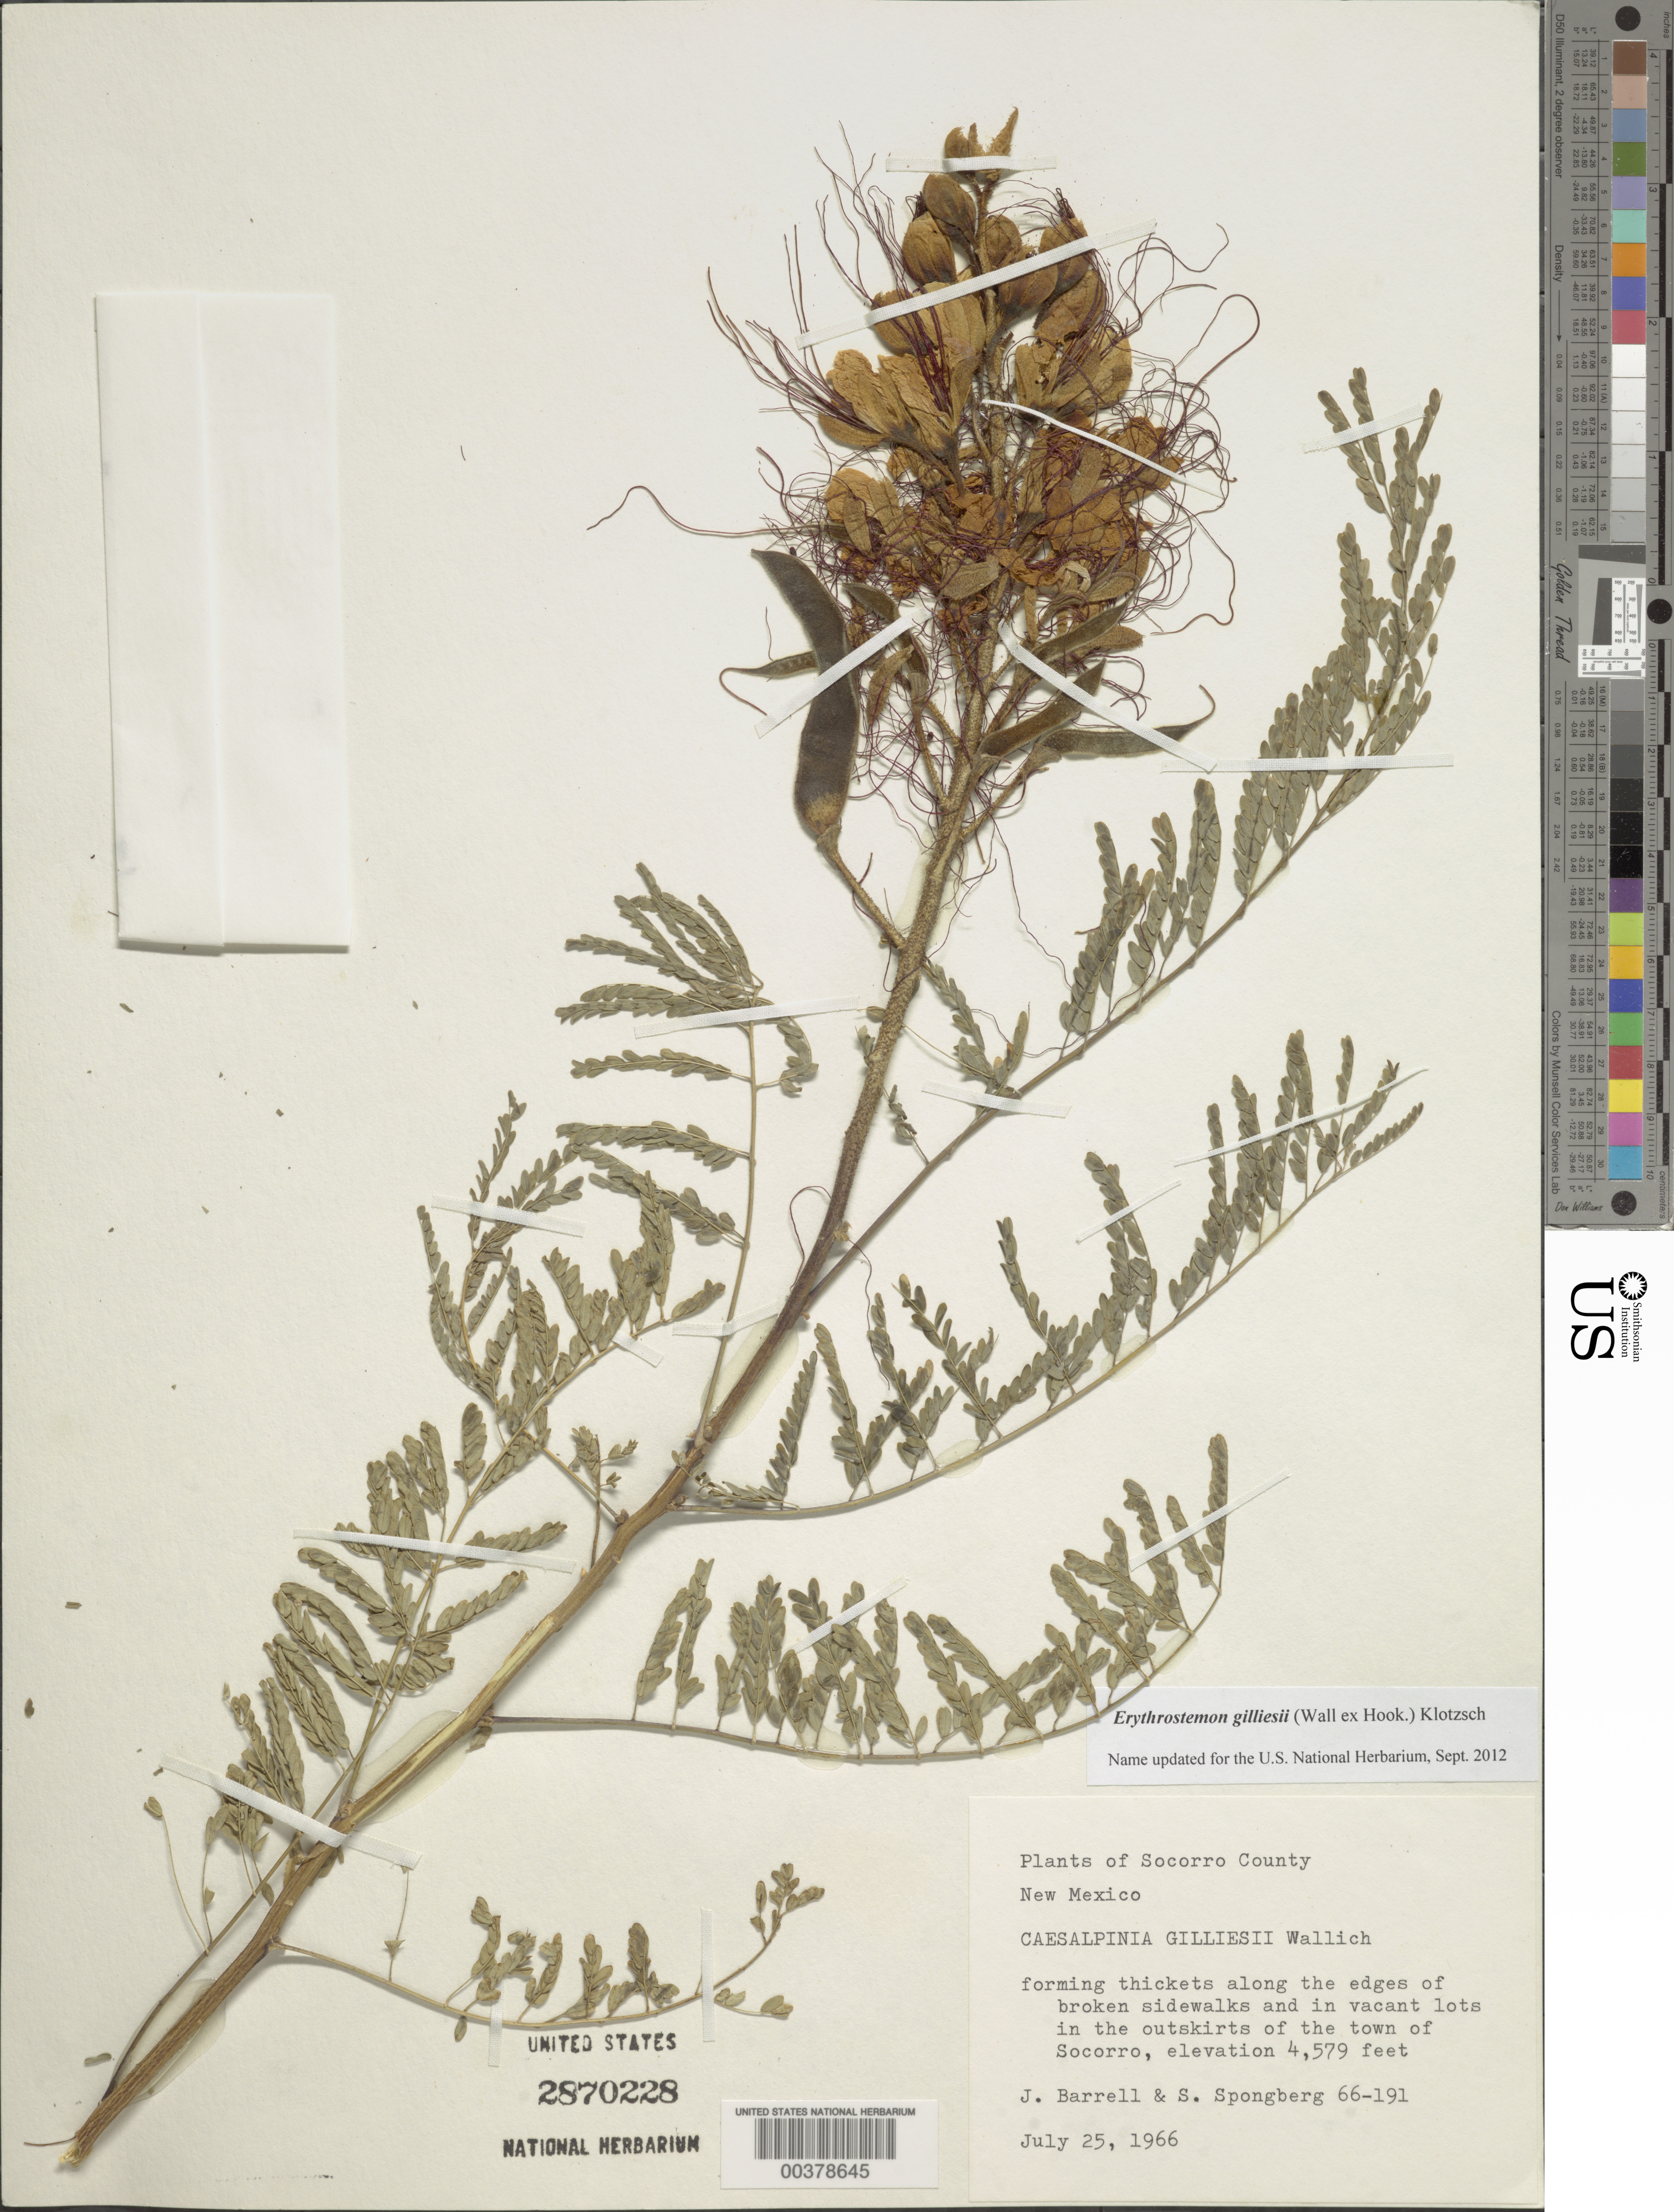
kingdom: Plantae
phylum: Tracheophyta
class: Magnoliopsida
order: Fabales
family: Fabaceae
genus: Erythrostemon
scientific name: Erythrostemon gilliesii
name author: (Hook.) Klotzsch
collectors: J. Barrell & S. A.Spongberg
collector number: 66-191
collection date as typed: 25 Jul 1966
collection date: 1966-07-25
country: United States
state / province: New Mexico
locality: Vacant lots in the outskirts of the town of socorro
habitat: Forming thickets along edges of broken sidewalks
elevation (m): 1396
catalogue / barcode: US 2870228